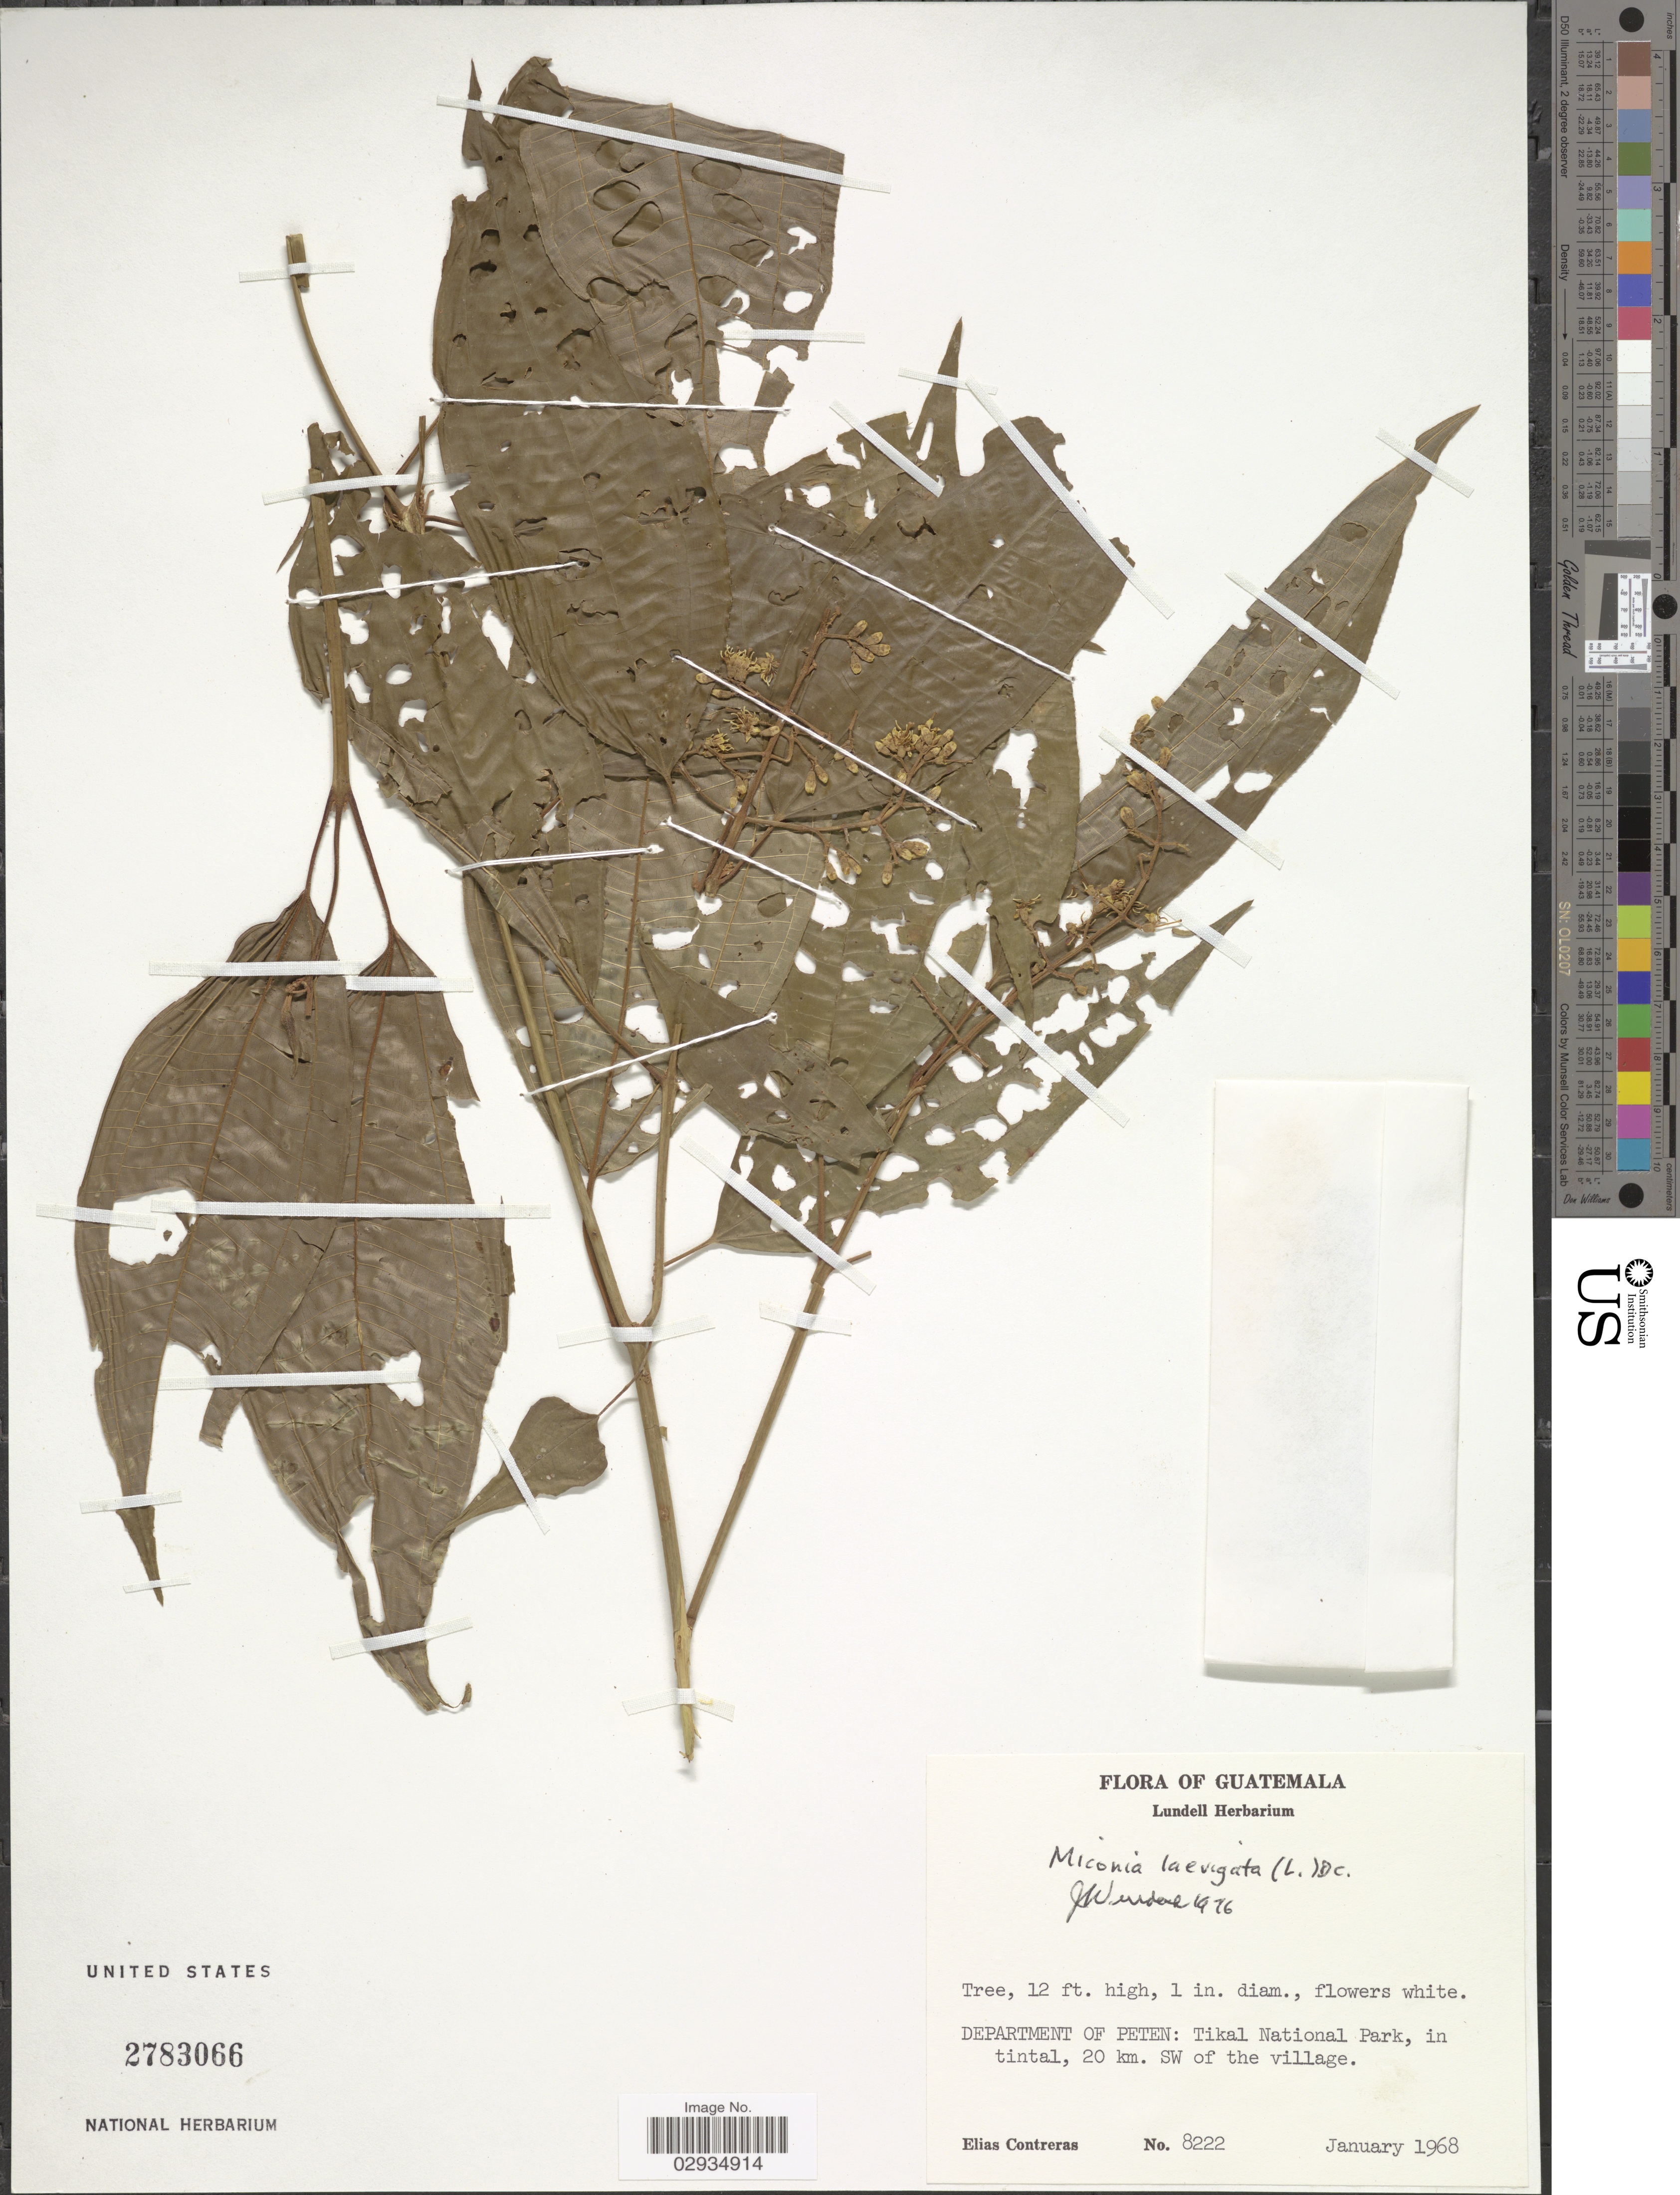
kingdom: Plantae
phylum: Tracheophyta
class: Magnoliopsida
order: Myrtales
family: Melastomataceae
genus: Miconia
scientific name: Miconia laevigata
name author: (L.) D. Don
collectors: E. Contreras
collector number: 8222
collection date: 1968-01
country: Guatemala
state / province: El Petén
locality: Department of Peten: Tikal National Park, in tintal, 20 km. SW of the village.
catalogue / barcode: US 2783066